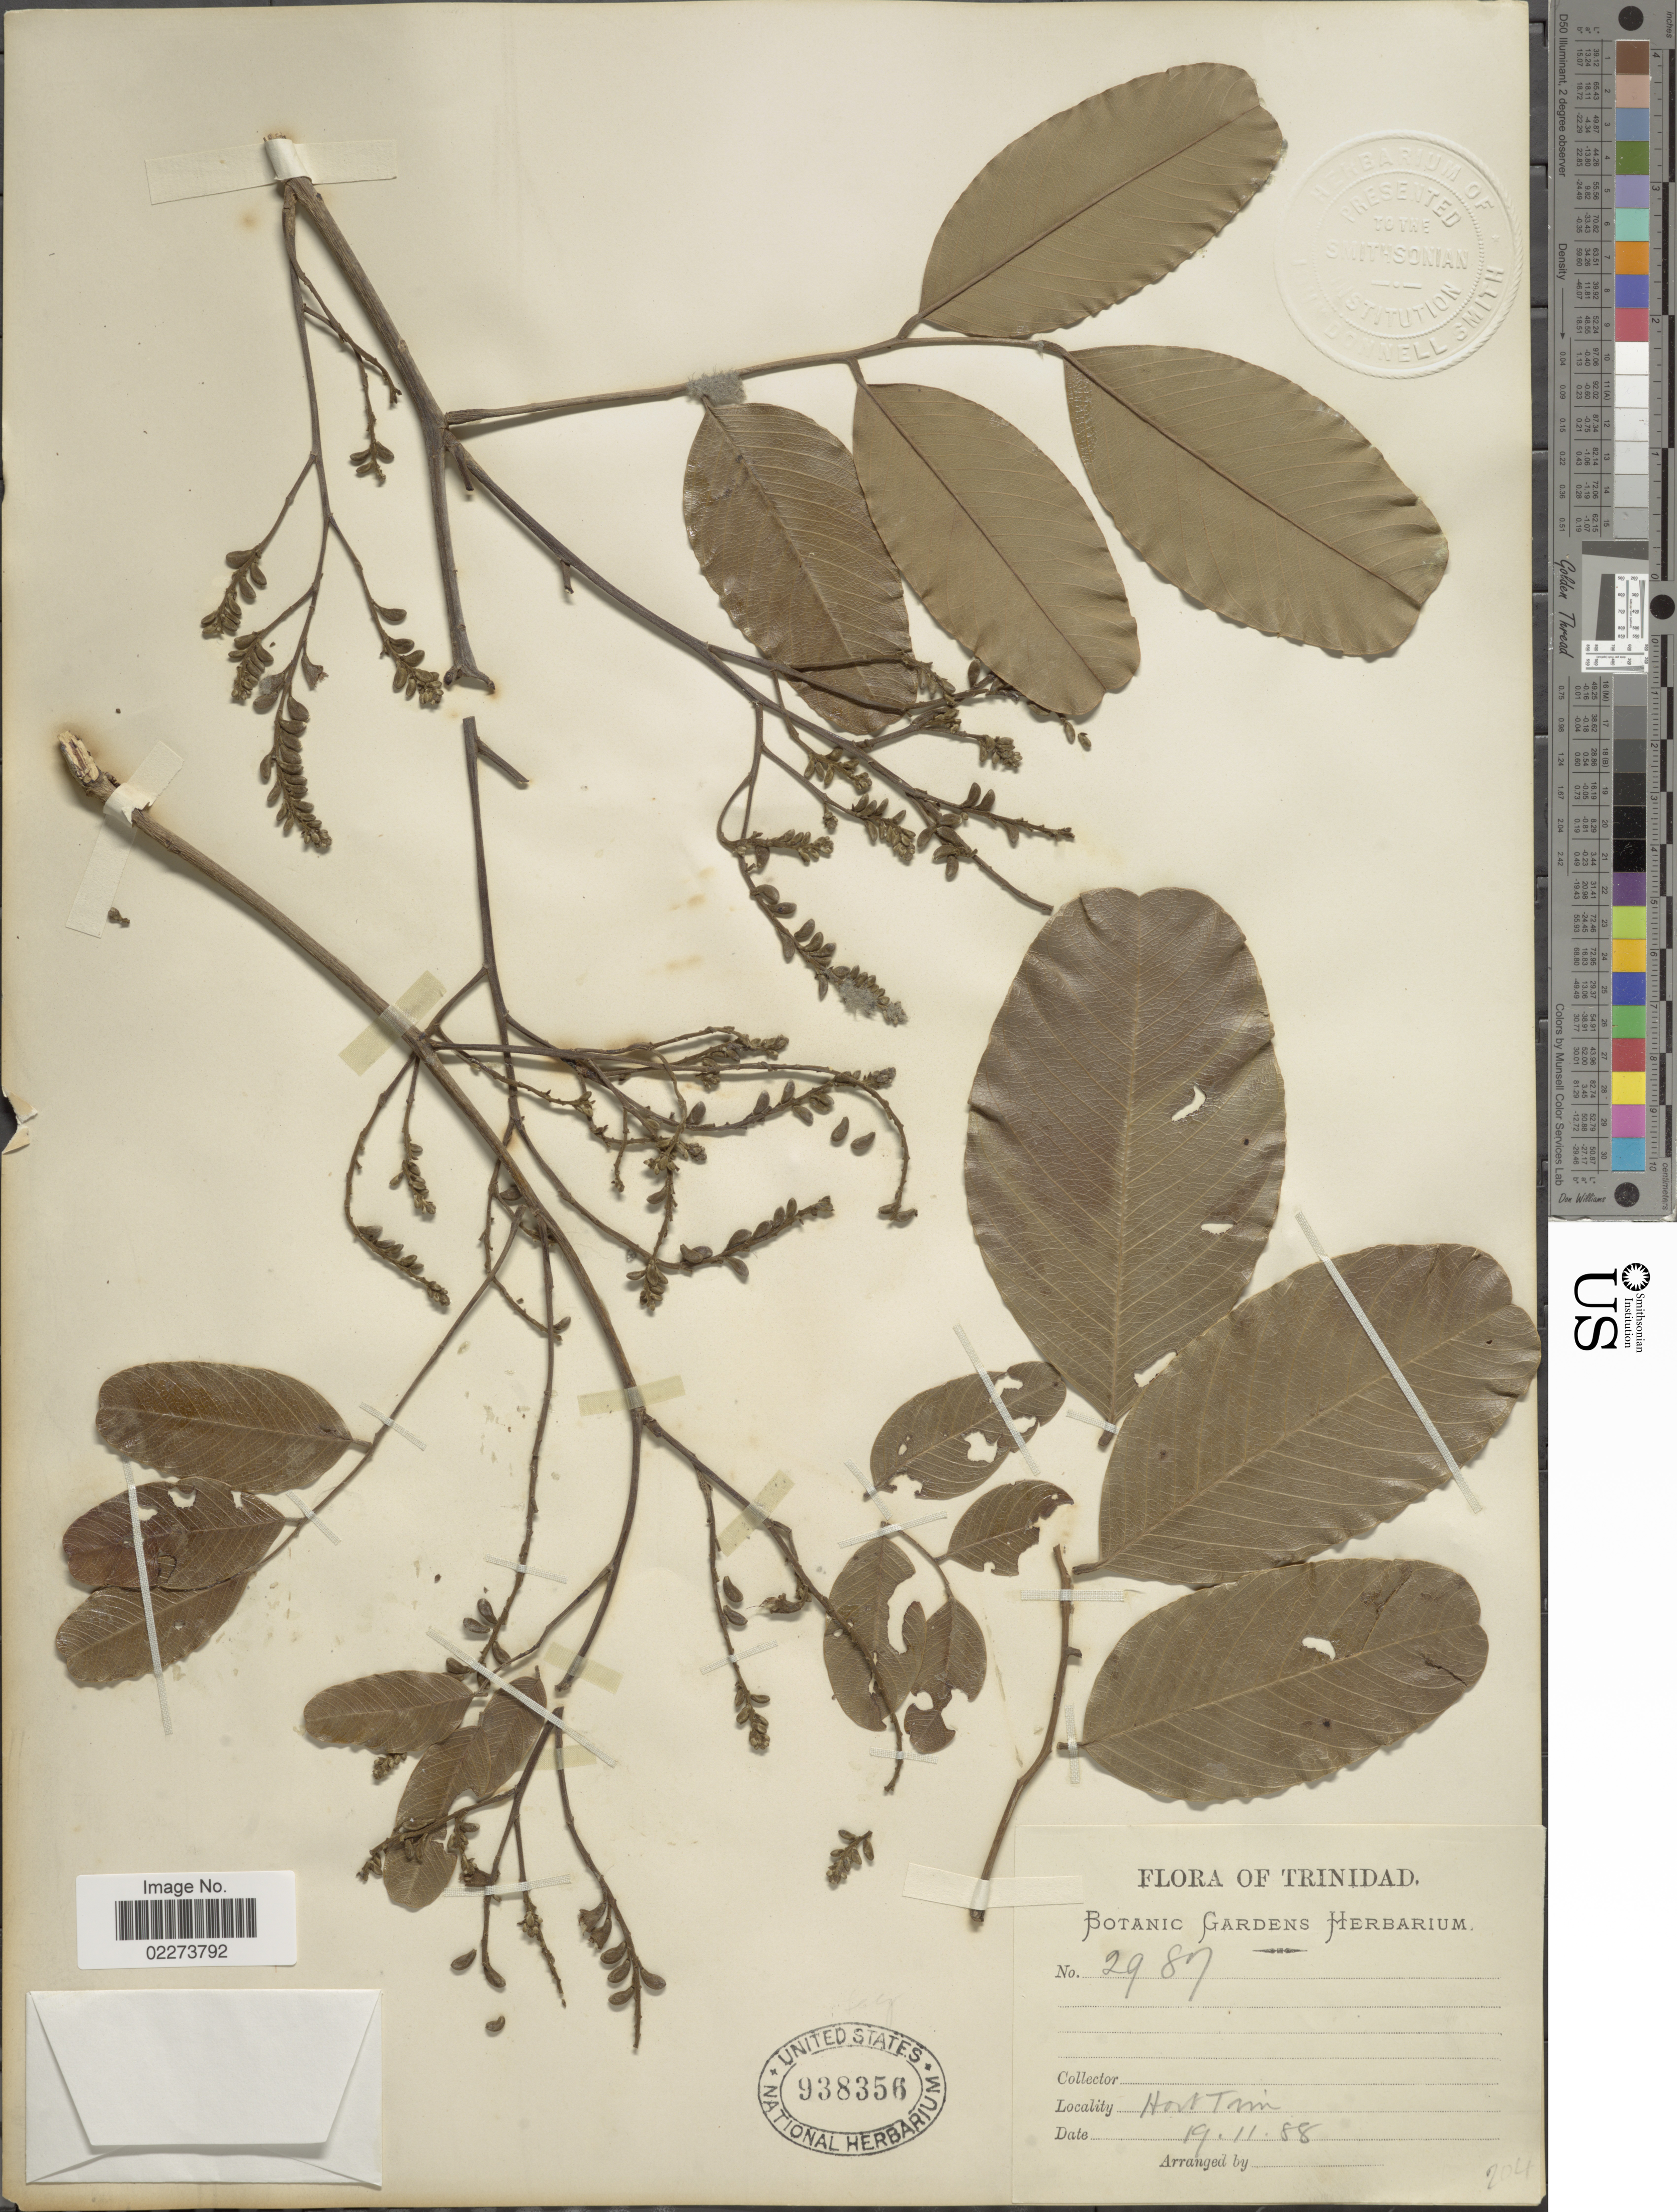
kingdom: Plantae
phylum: Tracheophyta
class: Magnoliopsida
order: Fabales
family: Fabaceae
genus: Diplotropis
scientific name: Diplotropis sp.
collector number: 2989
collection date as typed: Transcribed d/m/y: 19/11/88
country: Trinidad and Tobago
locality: Trinidad, Hort Trin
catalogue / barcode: US 938356